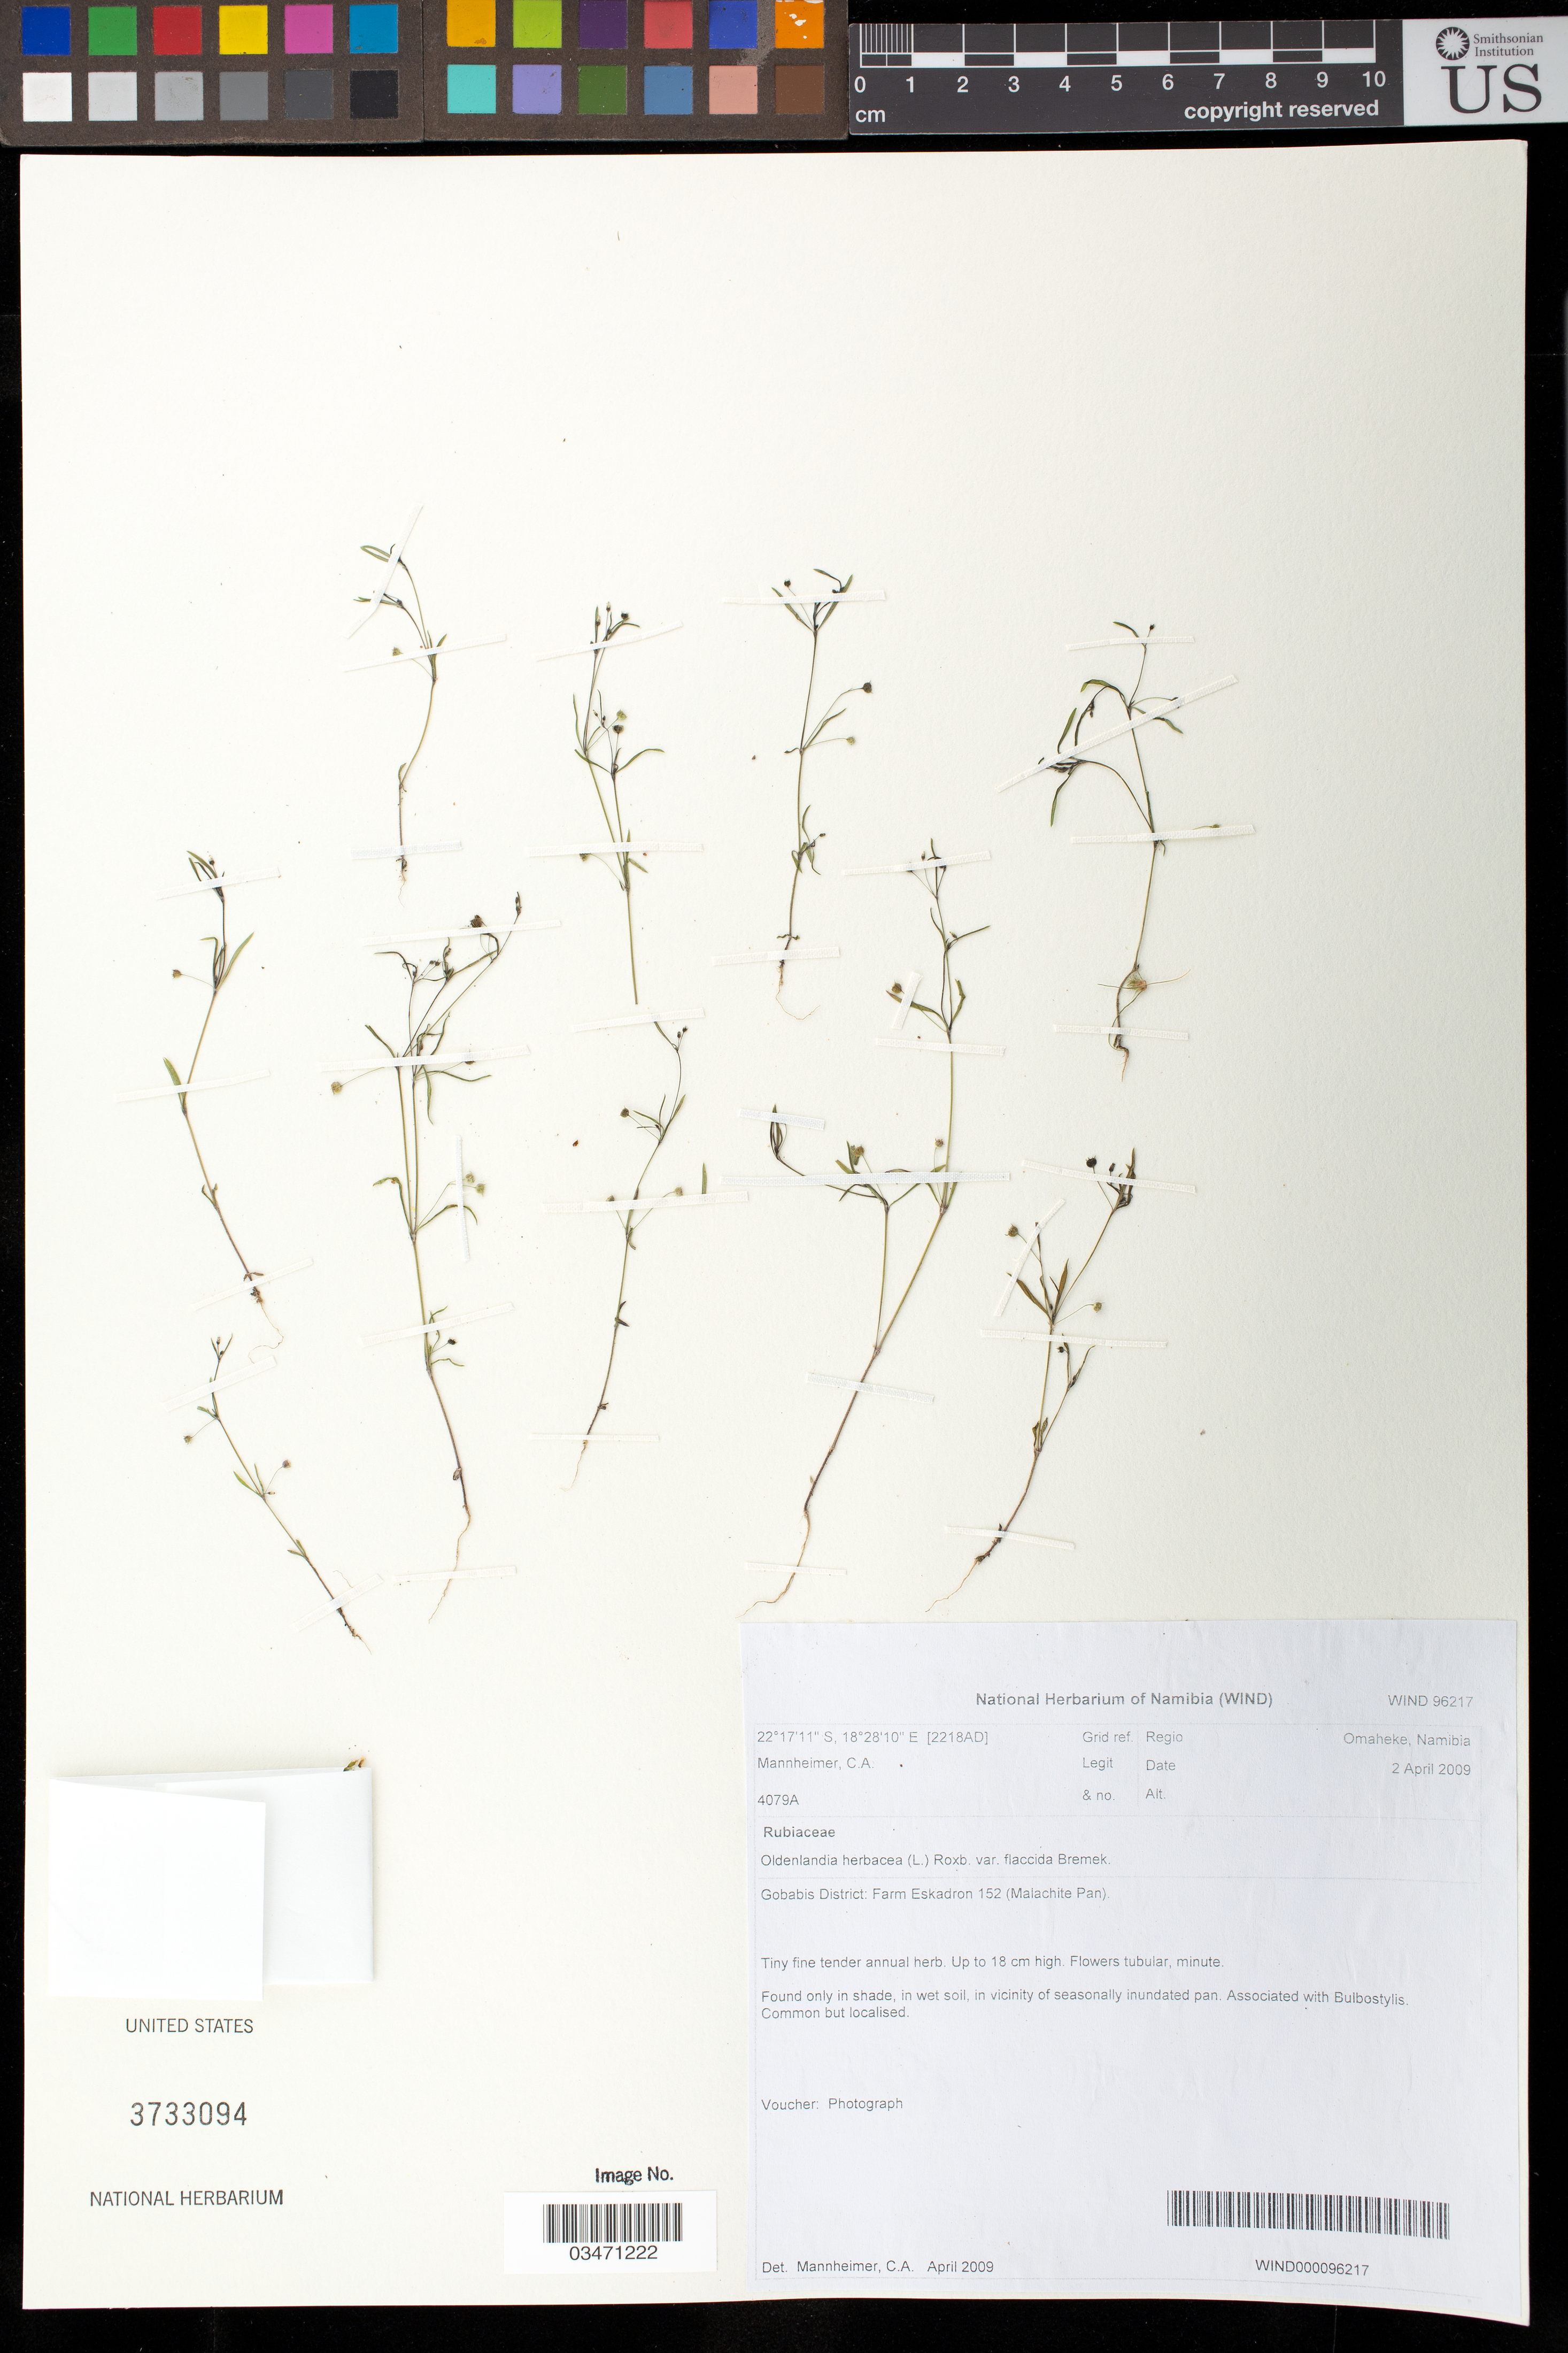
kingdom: Plantae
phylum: Tracheophyta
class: Magnoliopsida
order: Gentianales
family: Rubiaceae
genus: Oldenlandia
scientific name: Oldenlandia herbacea var. flaccida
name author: Bremek.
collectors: C. A. Mannheimer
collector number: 4079A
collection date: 2009-04-02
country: Namibia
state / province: Omaheke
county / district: Gobabis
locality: Farm Eskadron 152 (Malachite Pan)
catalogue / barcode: US 3733094